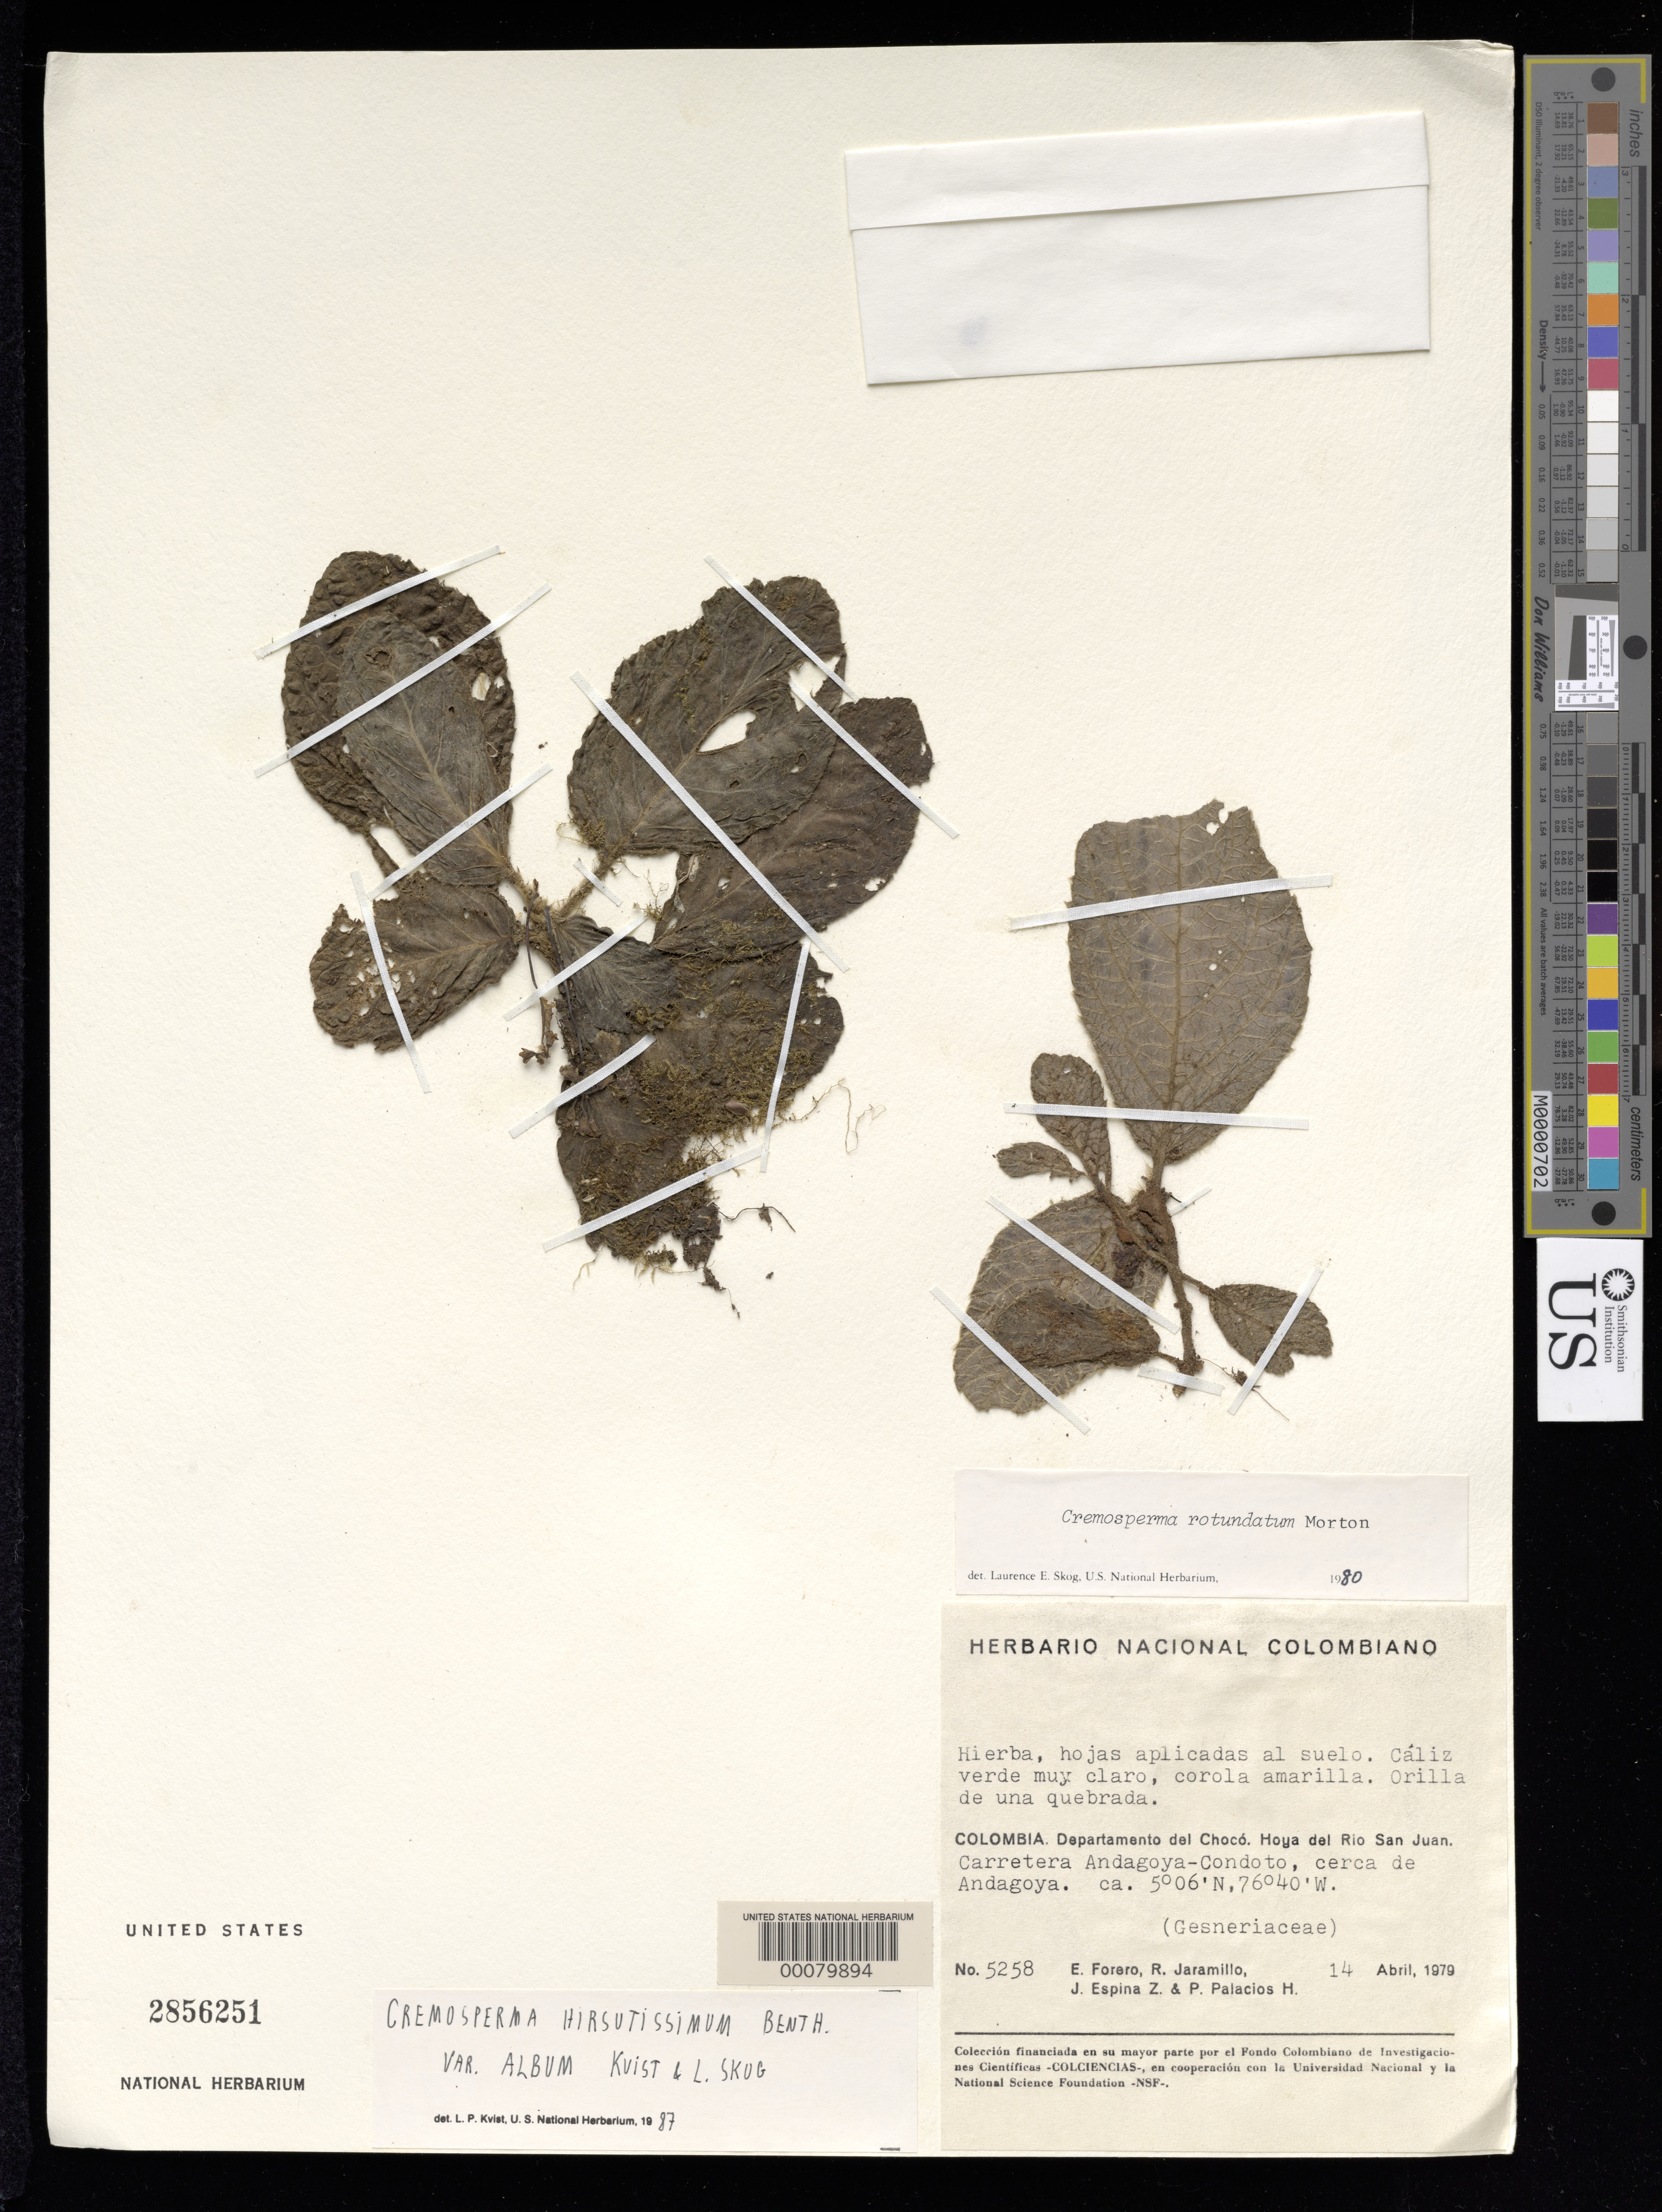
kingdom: Plantae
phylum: Tracheophyta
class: Magnoliopsida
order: Lamiales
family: Gesneriaceae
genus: Cremosperma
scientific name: Cremosperma hirsutissimum var. album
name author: (C.V. Morton) L.P. Kvist & L.E. Skog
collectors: E. Forero, R. Jaramillo M., J. Espina Z. & P. Palacios H.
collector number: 5258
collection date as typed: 14 Apr 1979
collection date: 1979-04-14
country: Colombia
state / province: Chocó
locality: Valley of Rio San Juan, Andagoya-Condoto highway, near Andagoya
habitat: Bank of a quebrada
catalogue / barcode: US 2856251